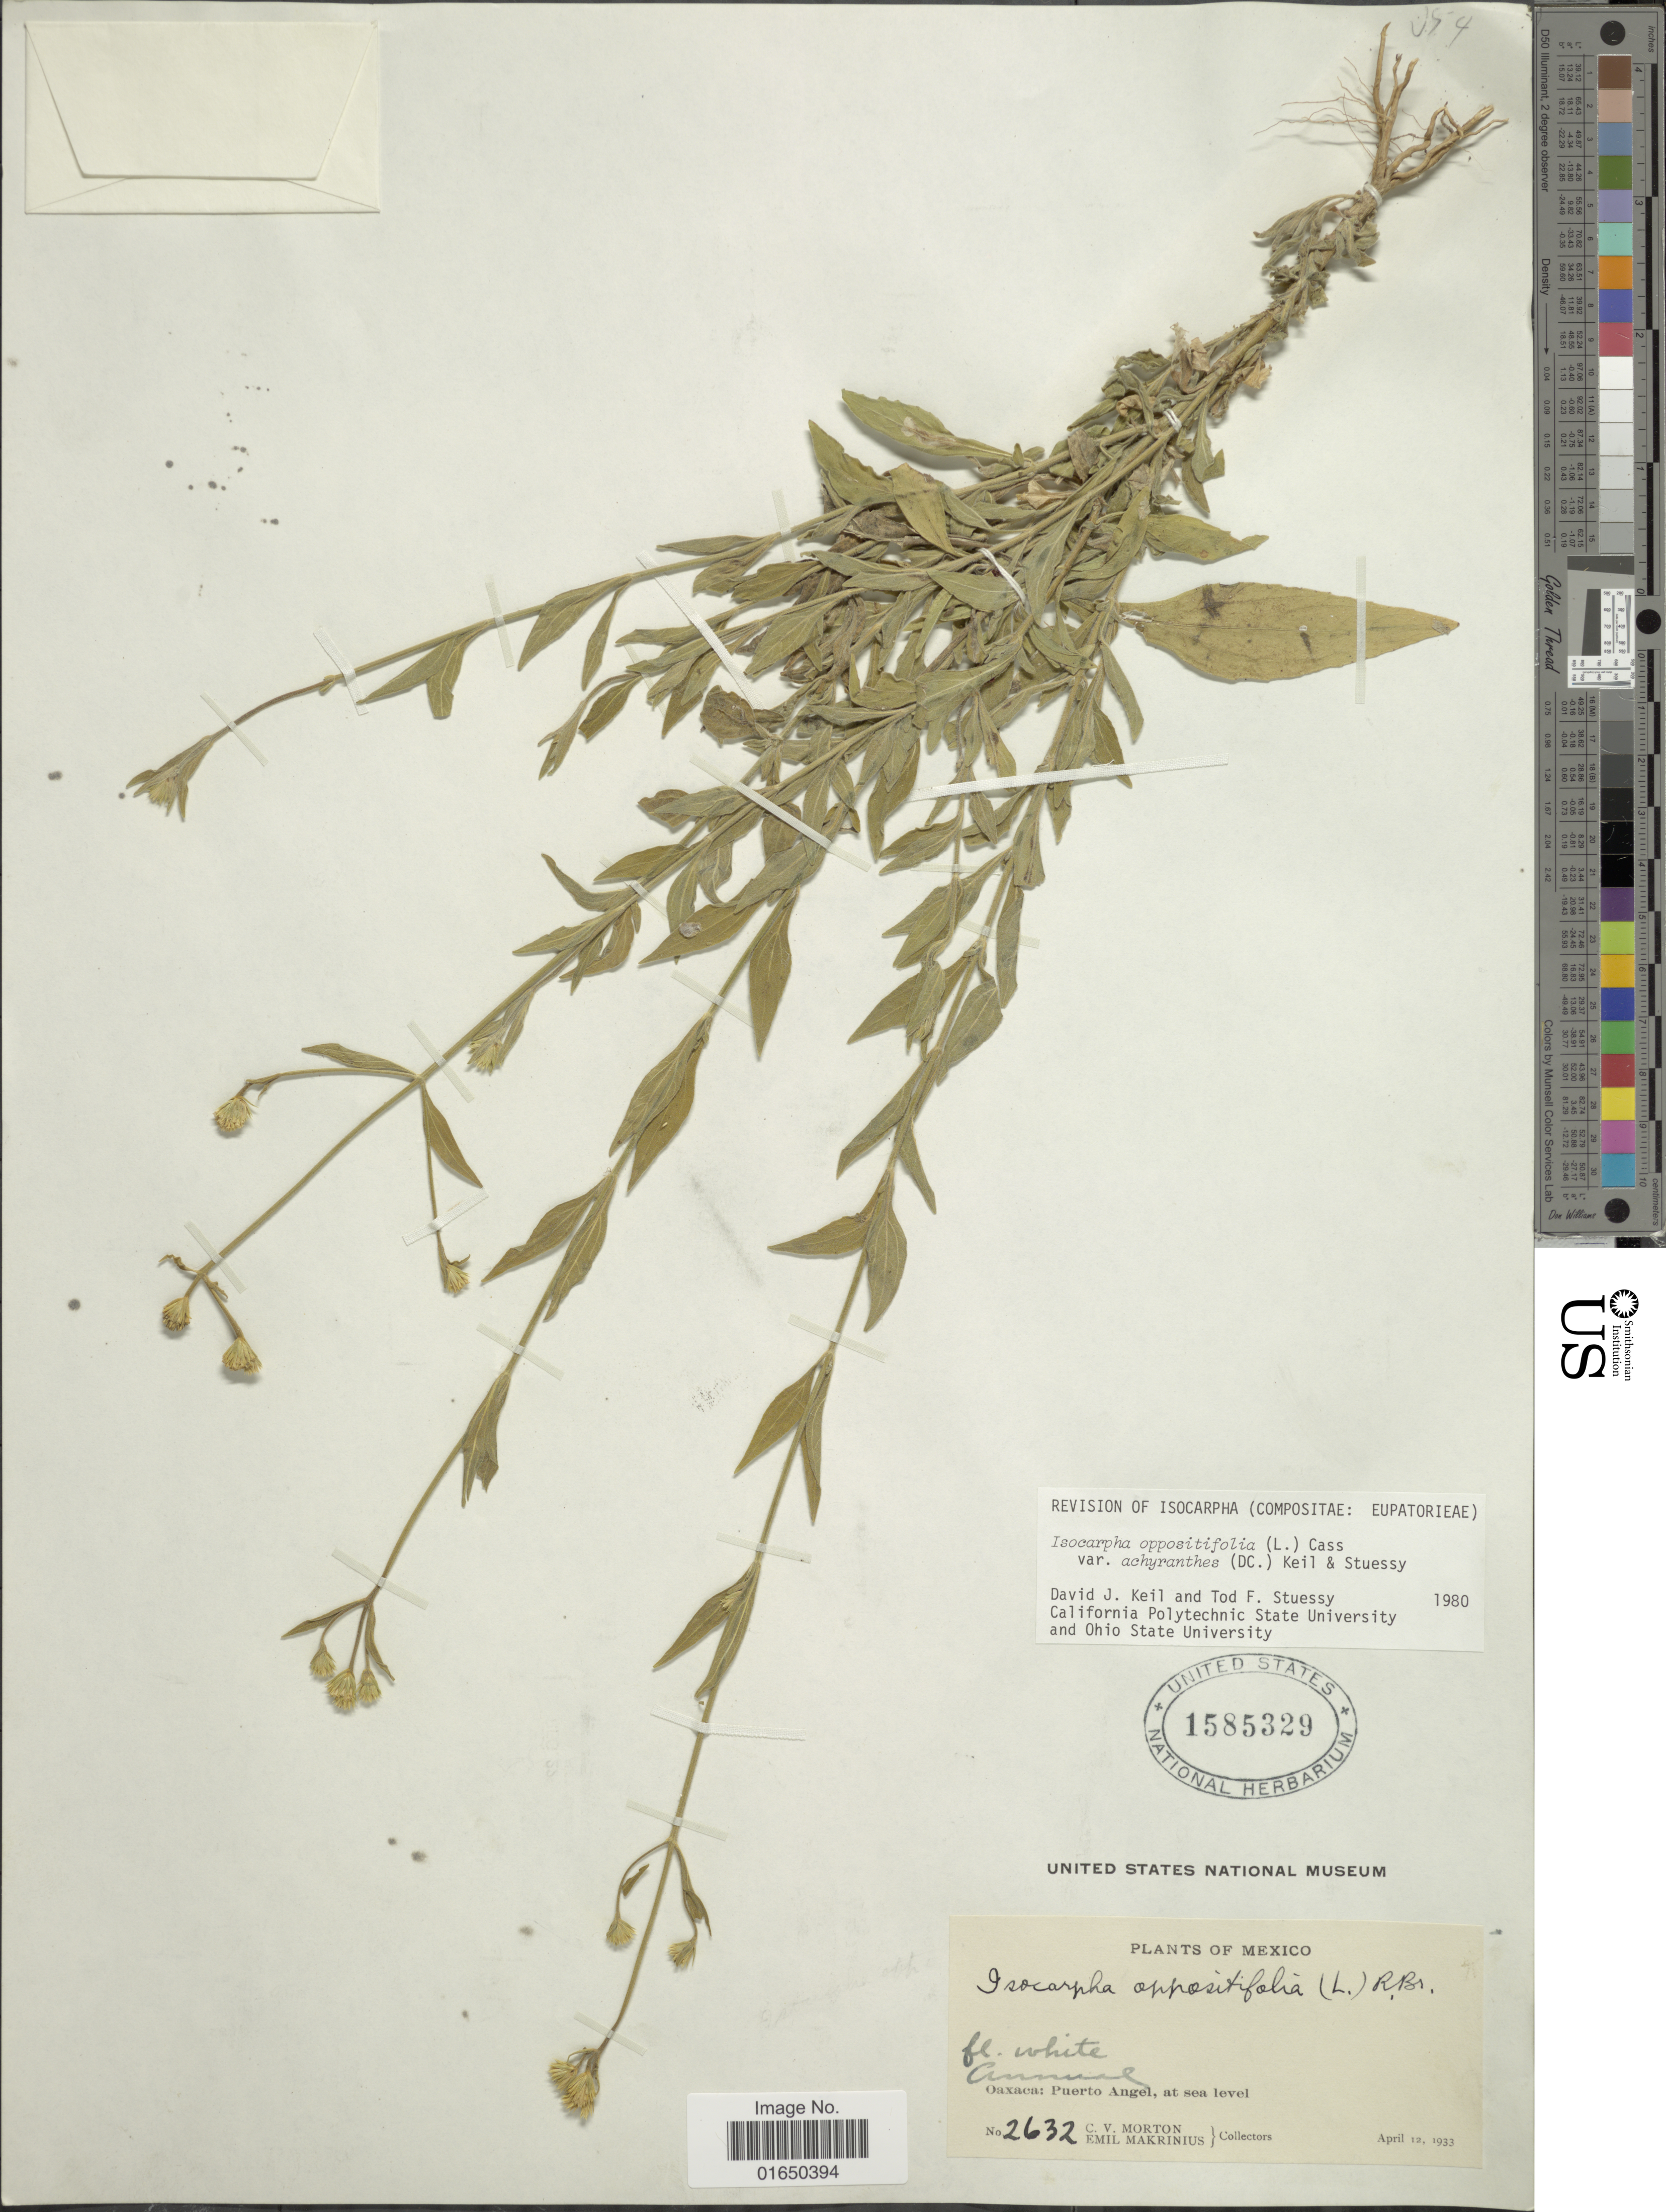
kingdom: Plantae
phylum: Tracheophyta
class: Magnoliopsida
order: Asterales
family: Asteraceae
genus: Isocarpha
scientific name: Isocarpha oppositifolia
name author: (L.) Cass.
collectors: C. V. Morton & E. Makrinius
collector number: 2632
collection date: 1933-04-12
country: Mexico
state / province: Oaxaca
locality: Puerto Angel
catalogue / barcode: US 1585329